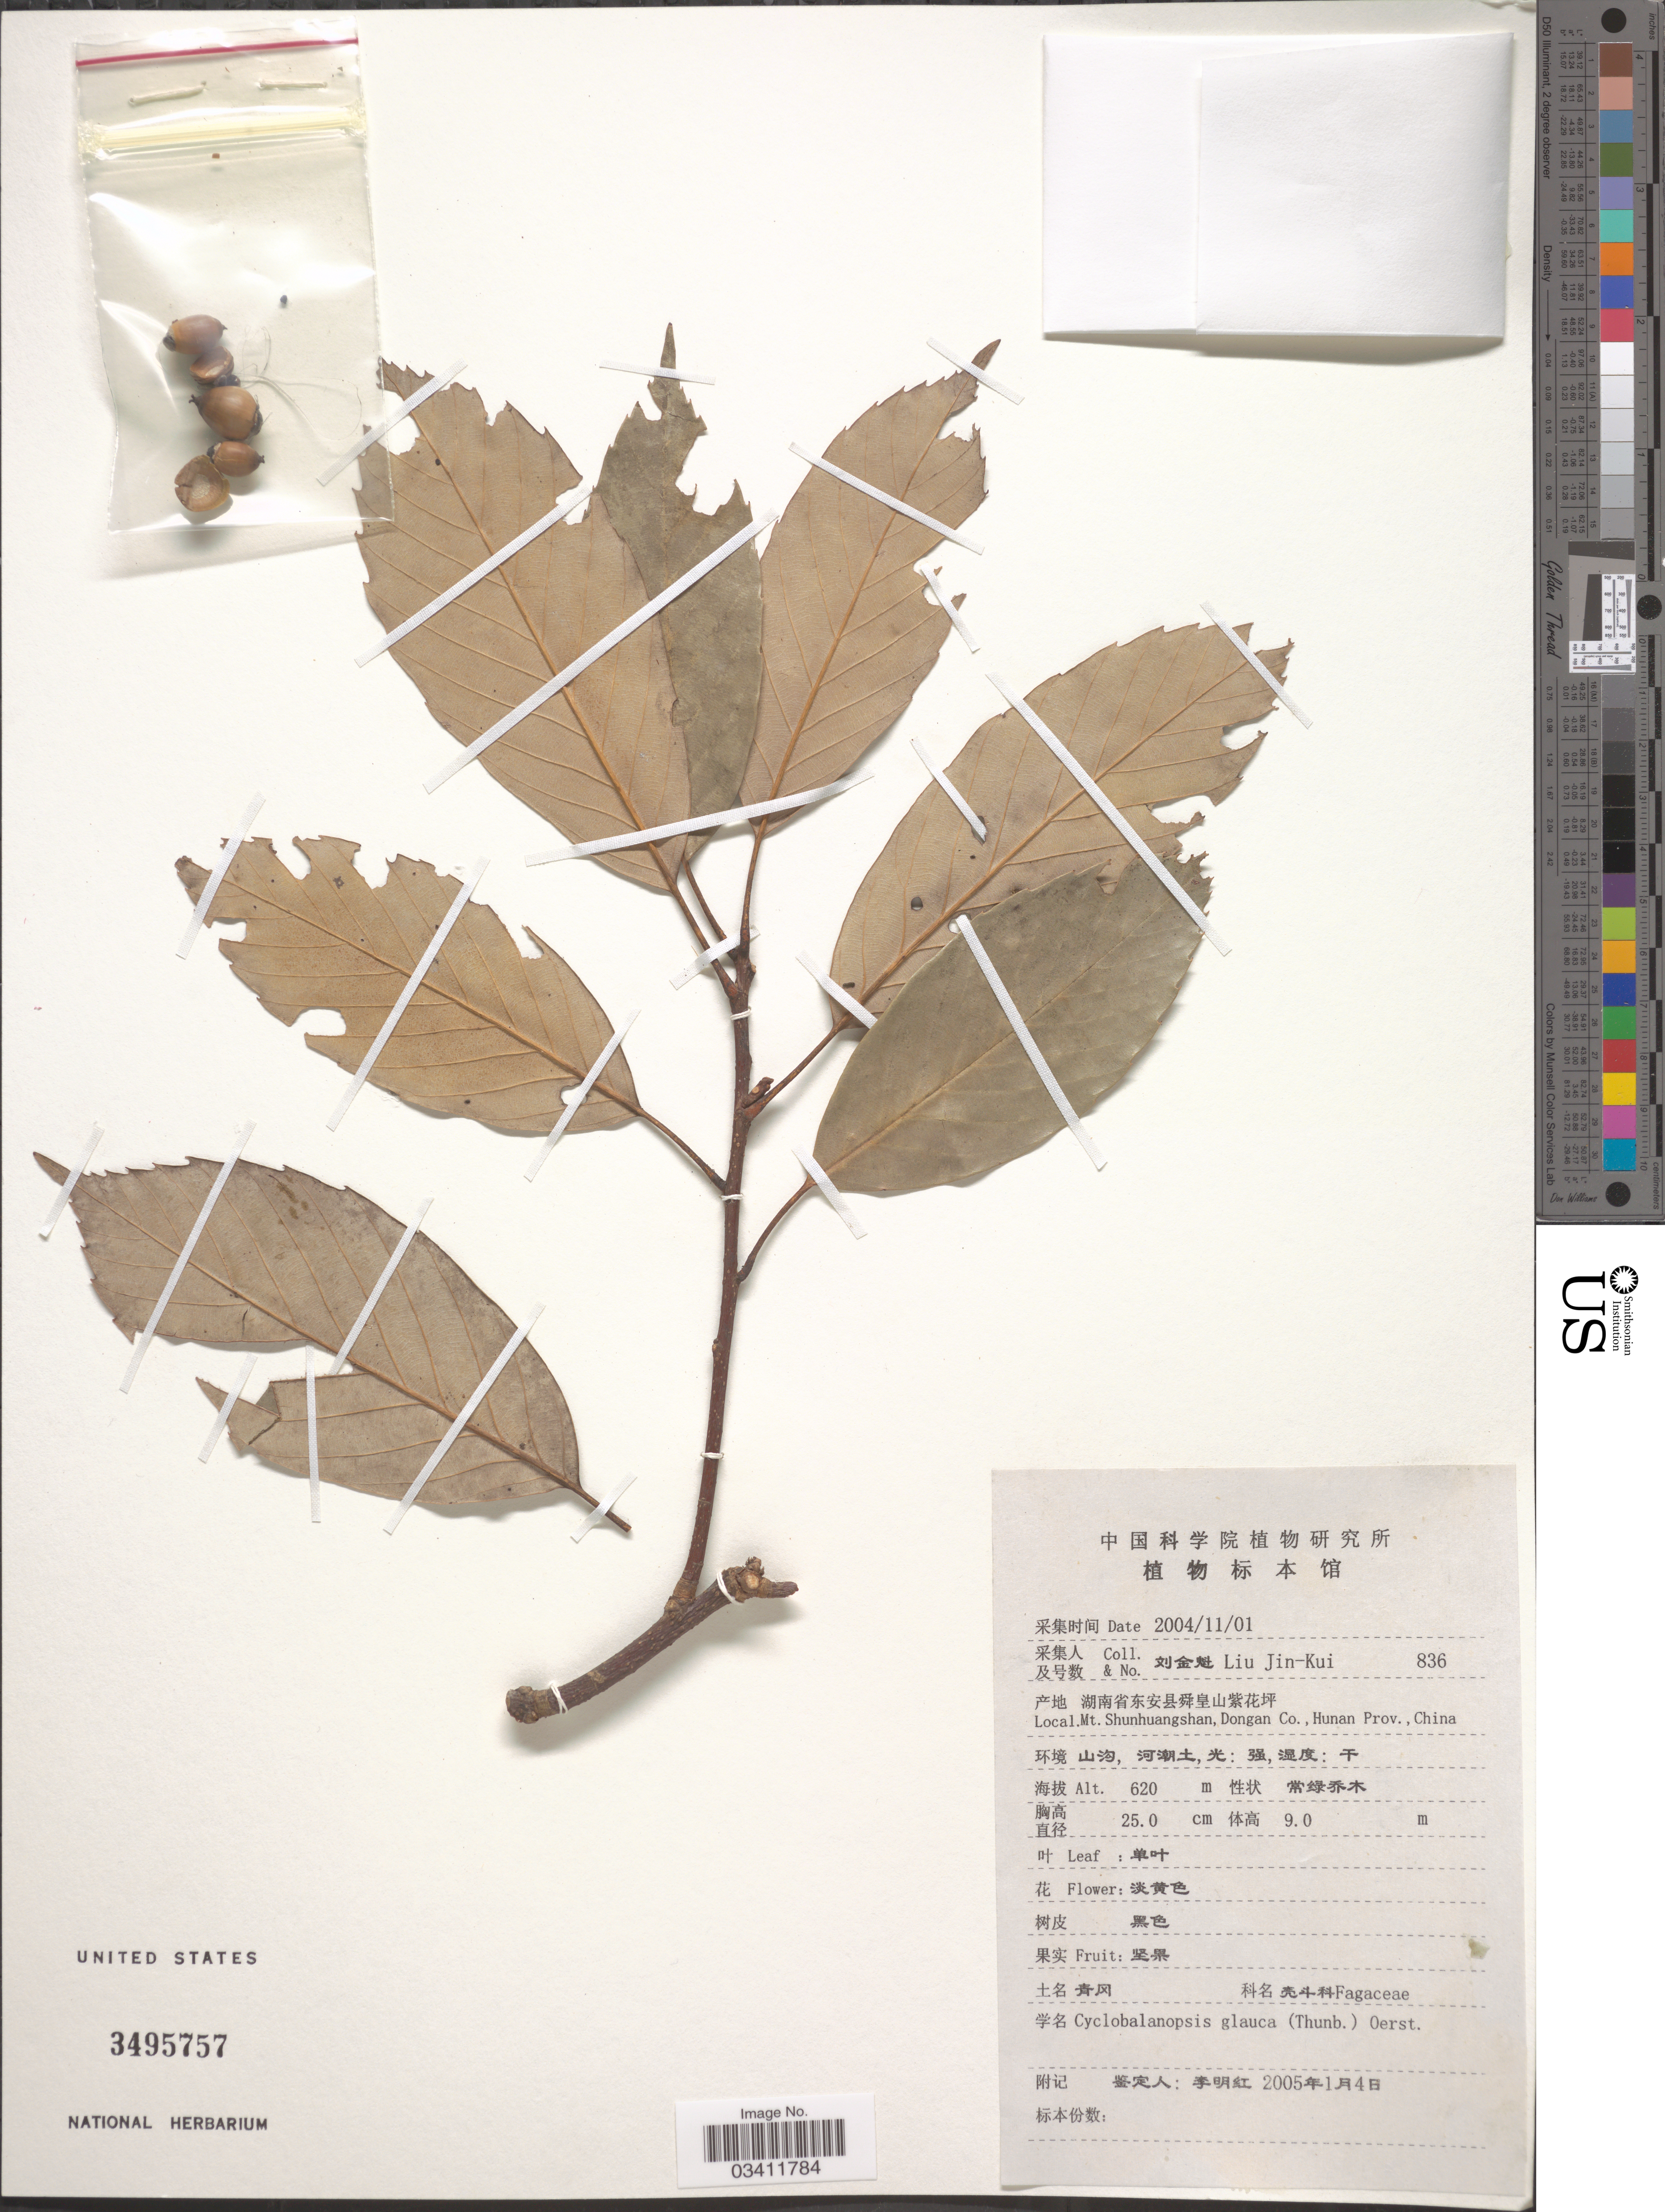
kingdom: Plantae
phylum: Tracheophyta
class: Magnoliopsida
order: Fagales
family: Fagaceae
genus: Quercus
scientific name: Quercus glauca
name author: Thunb.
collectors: Liu Jin-Kui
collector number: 836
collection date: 2004-11-01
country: China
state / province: Hunan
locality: Mt. Shunhuangshan, Dongan Co.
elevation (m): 620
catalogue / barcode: US 3495757